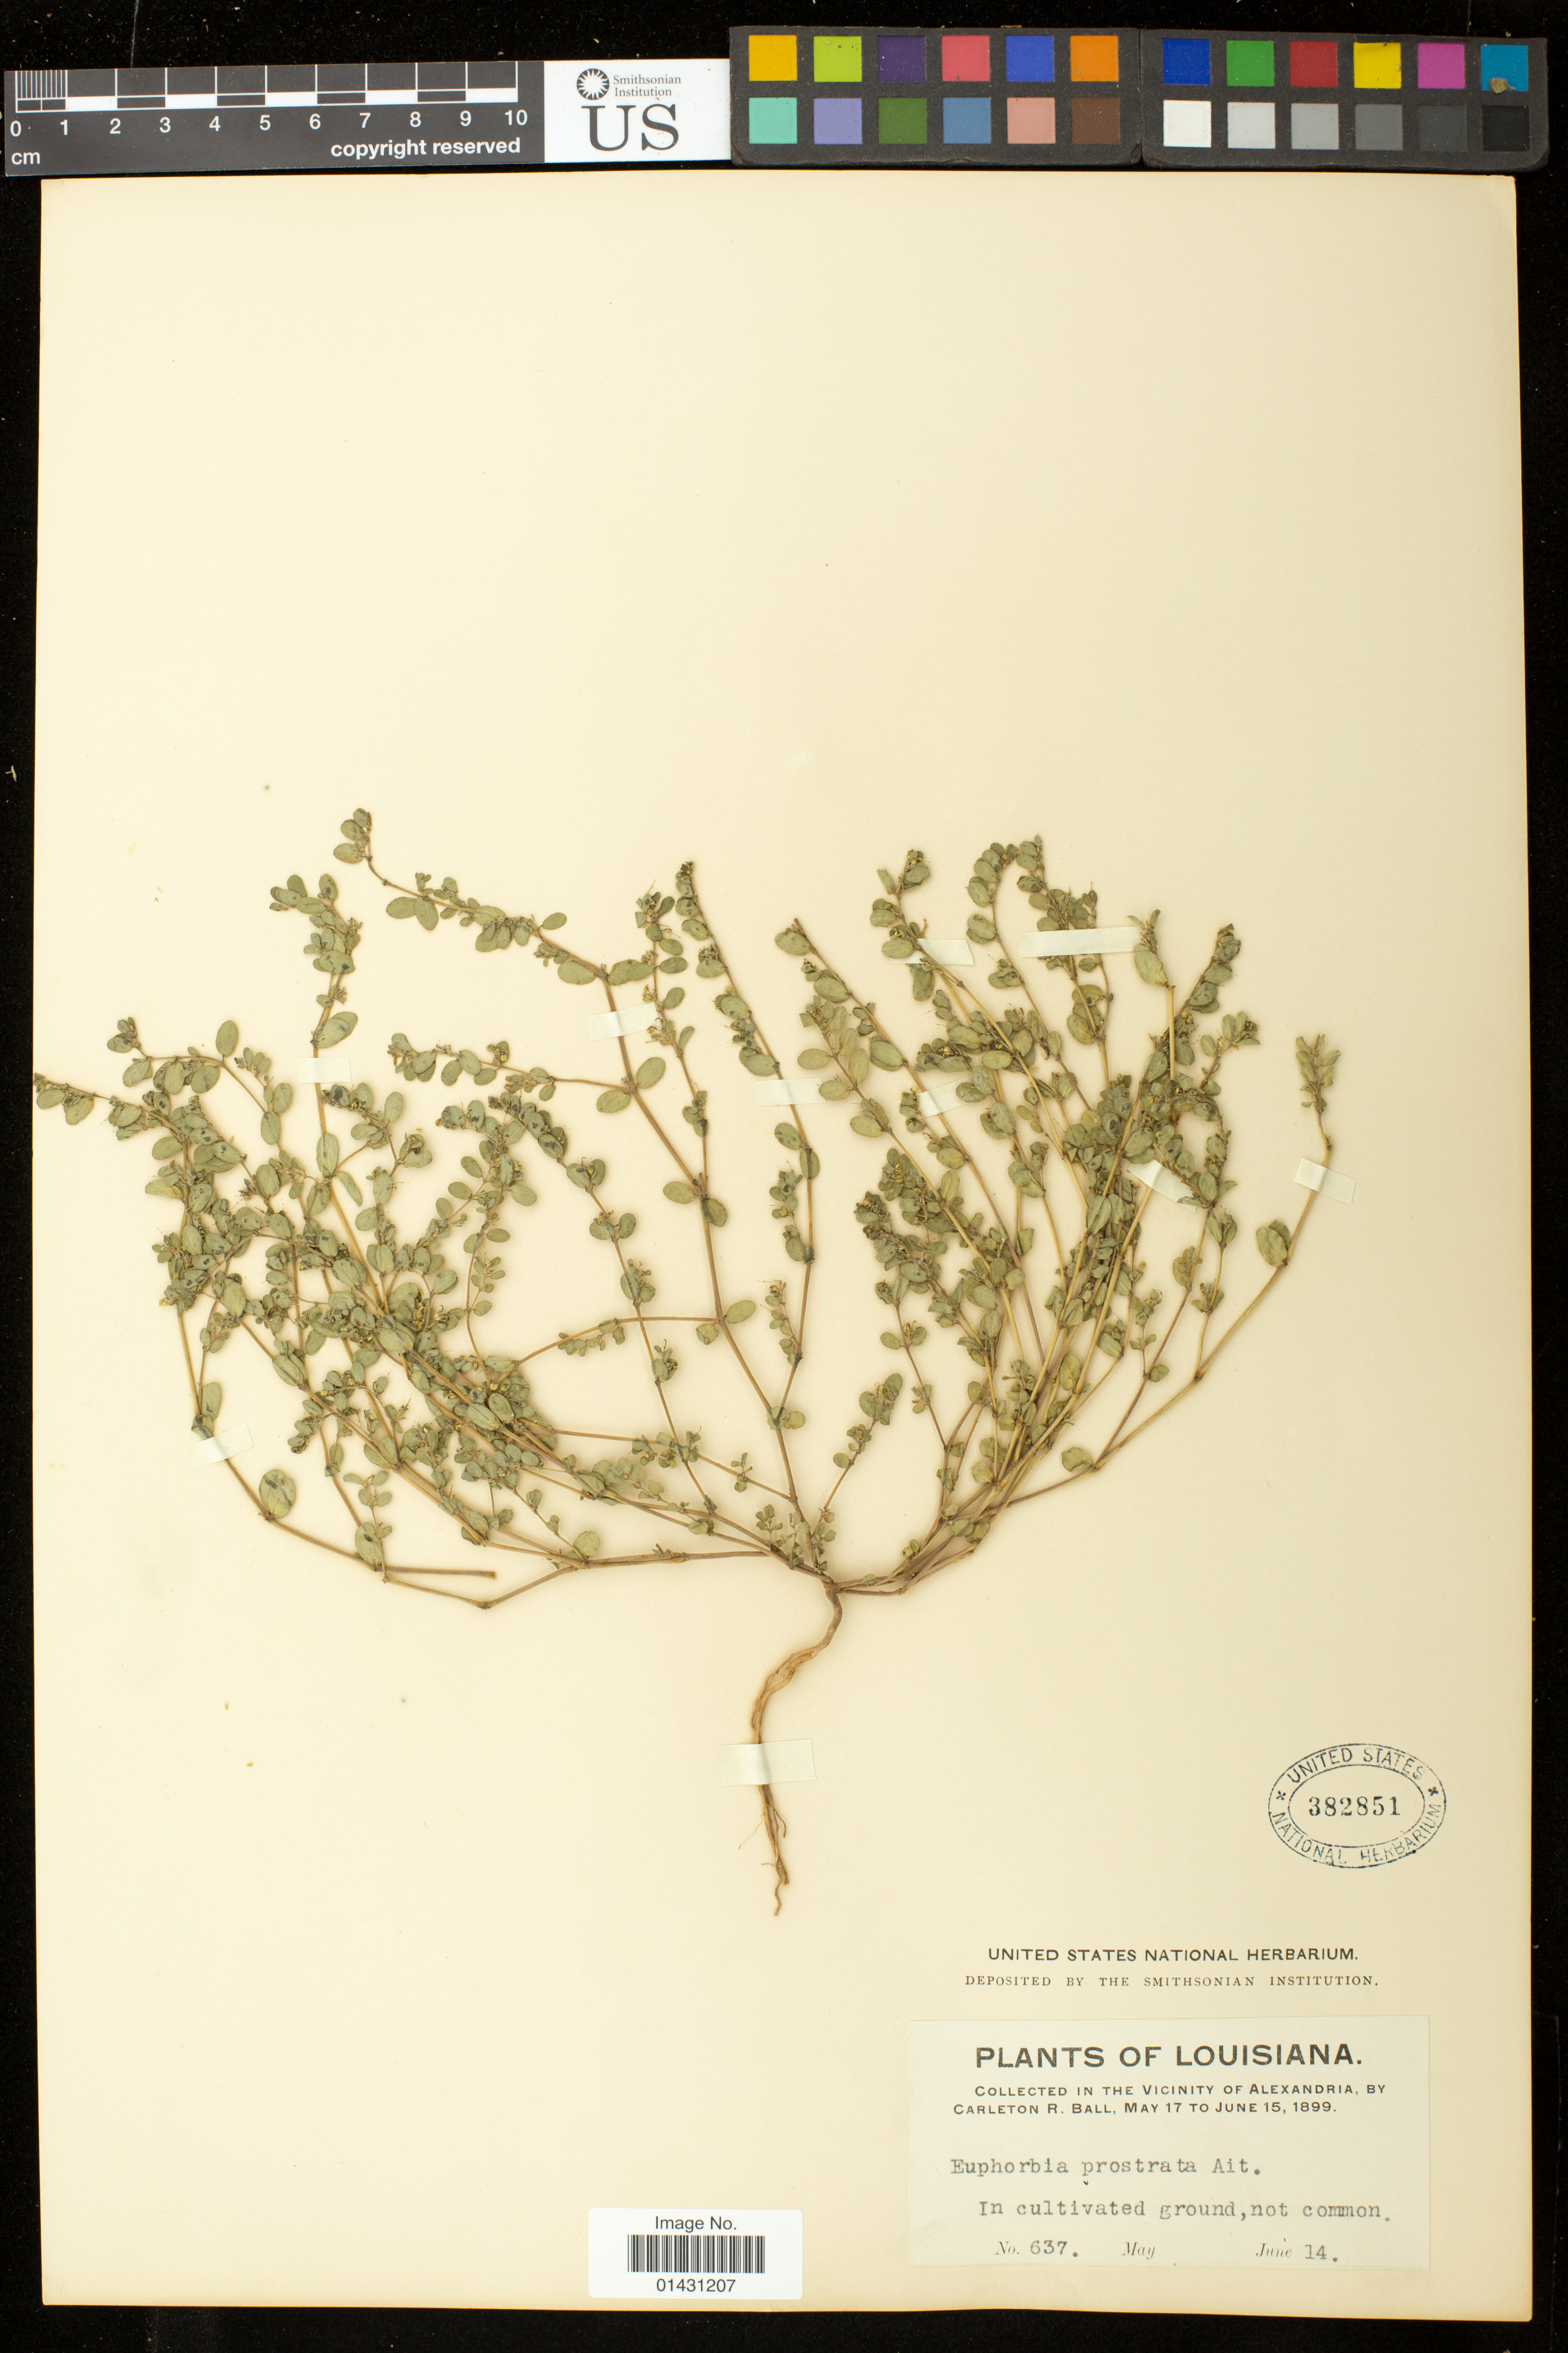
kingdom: Plantae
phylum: Tracheophyta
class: Magnoliopsida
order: Malpighiales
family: Euphorbiaceae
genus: Euphorbia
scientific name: Euphorbia prostrata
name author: Aiton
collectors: C. R. Ball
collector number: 637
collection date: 1899-06-14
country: United States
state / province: Louisiana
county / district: Rapides Parish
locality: Vicinity of Alexandria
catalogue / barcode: US 382851